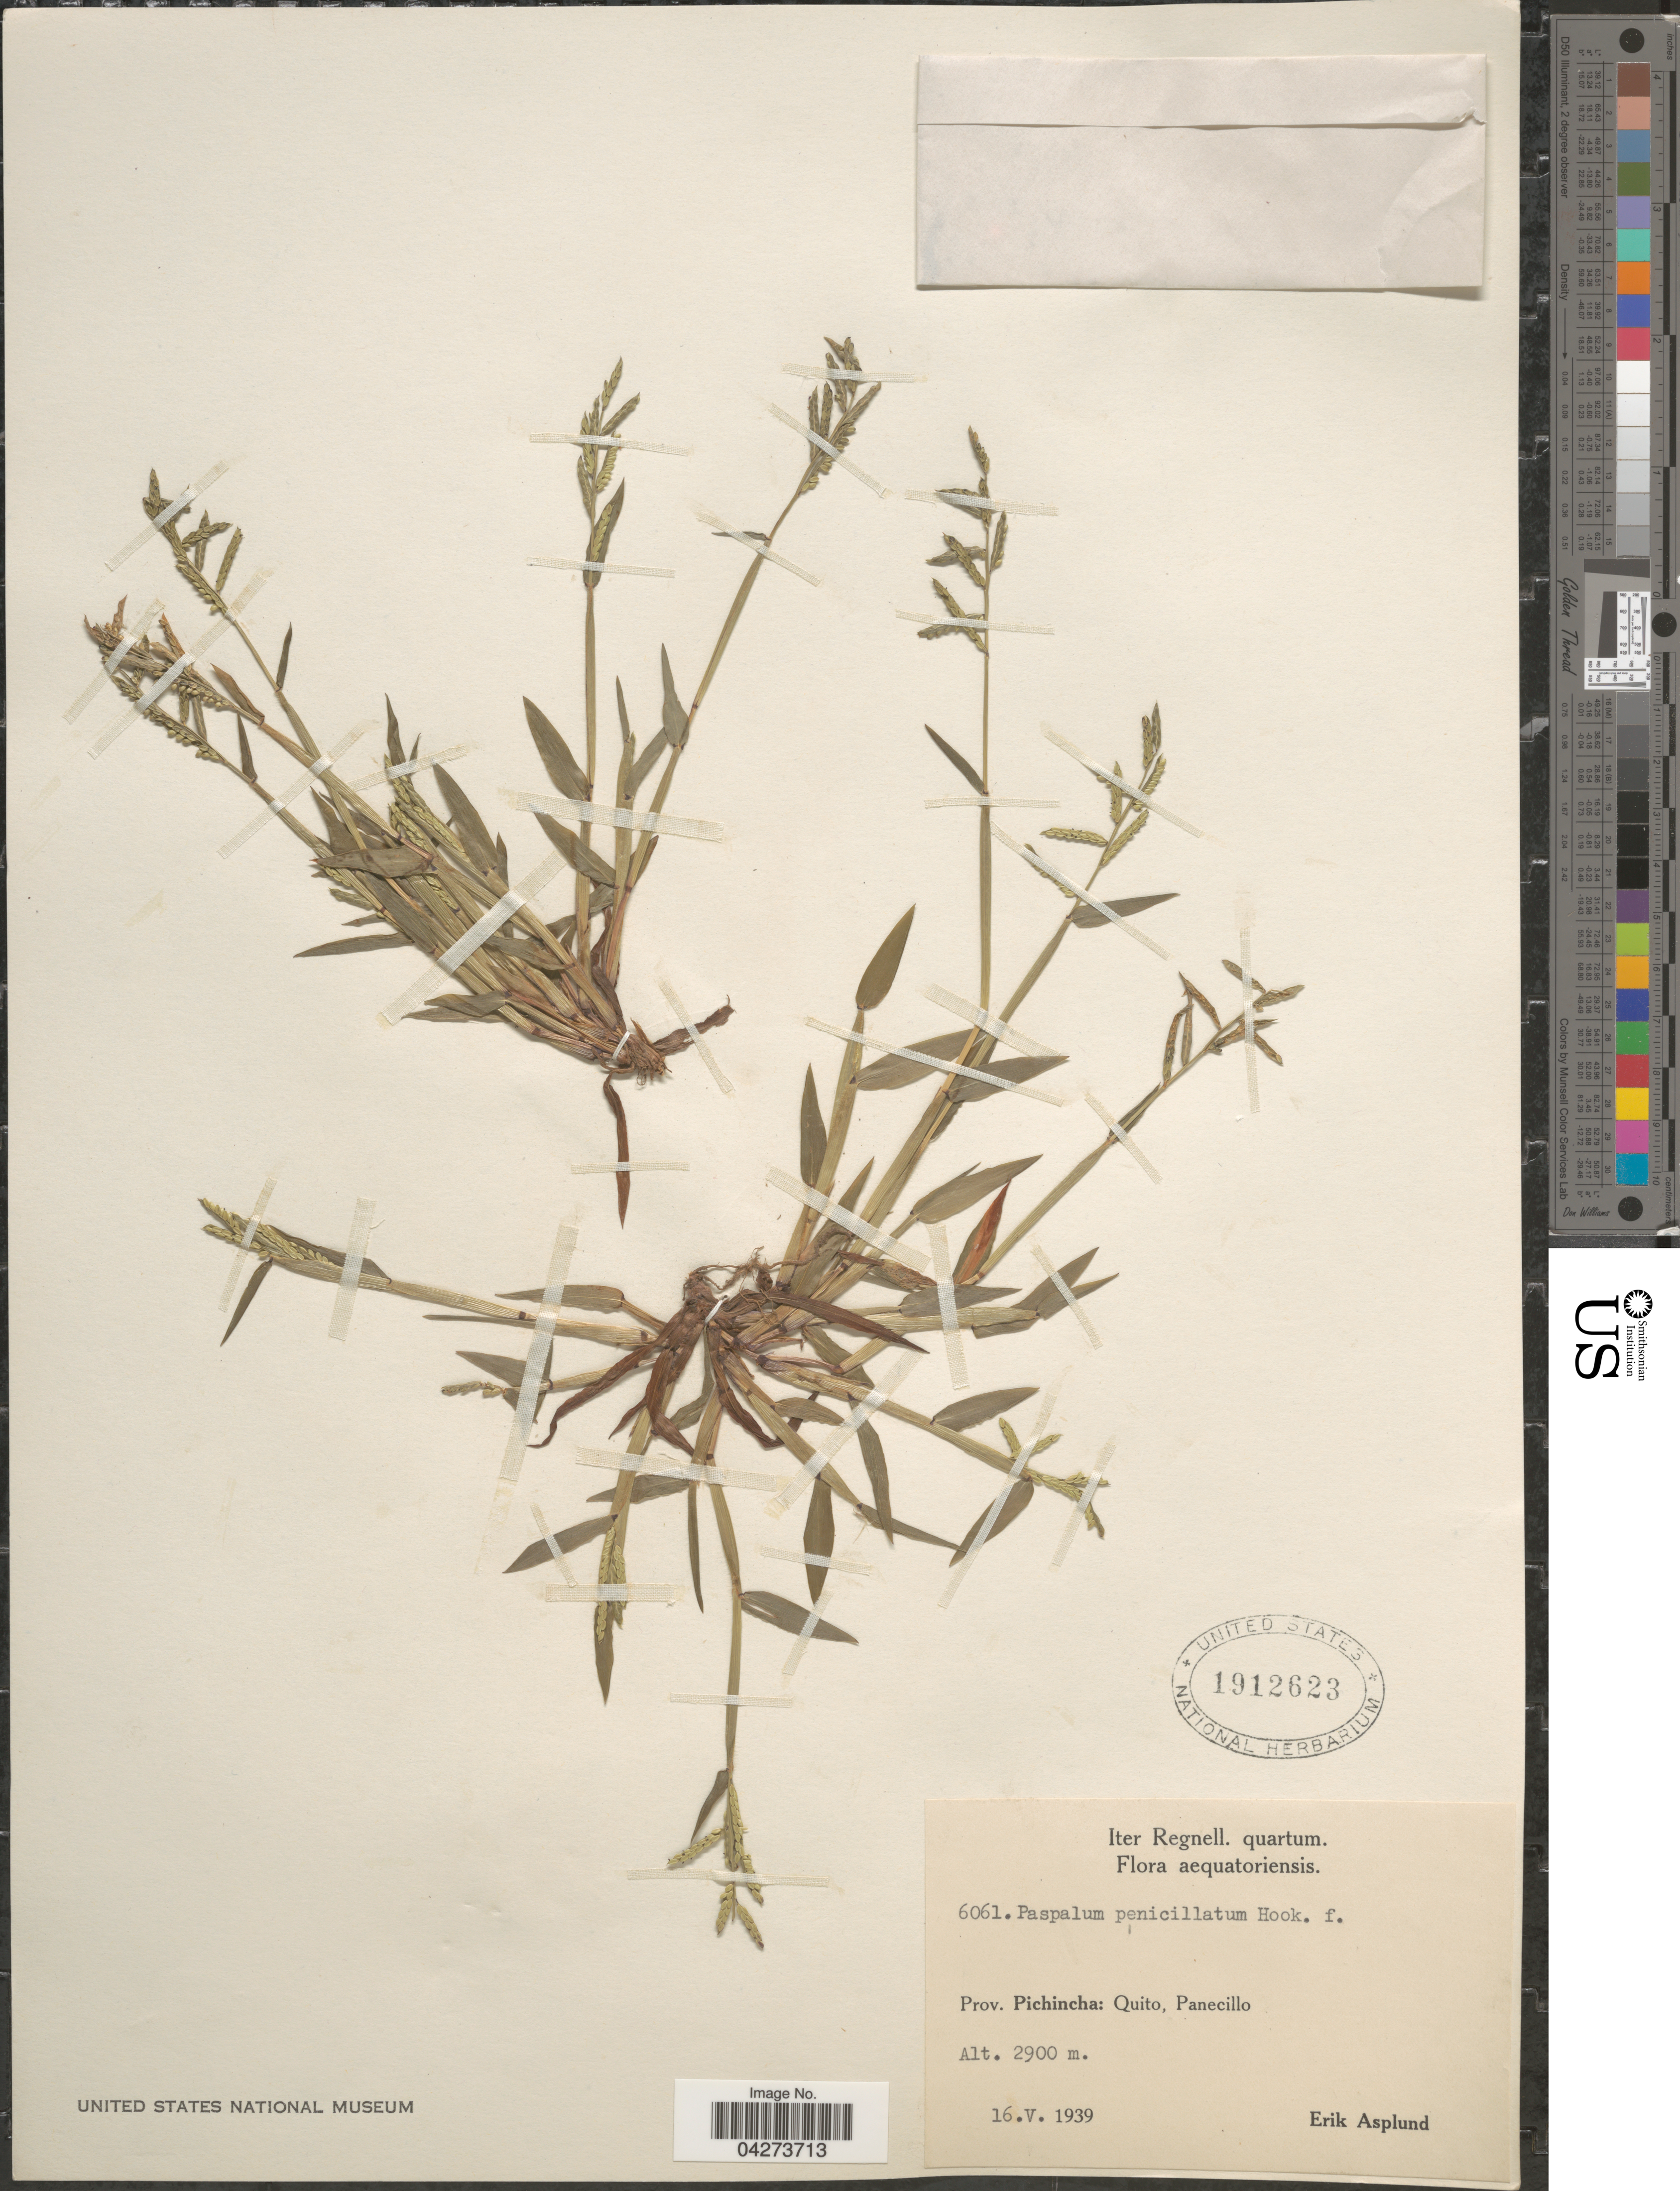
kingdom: Plantae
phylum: Tracheophyta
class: Liliopsida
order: Poales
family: Poaceae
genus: Paspalum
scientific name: Paspalum penicillatum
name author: Hook. f.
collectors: E. Asplund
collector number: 6061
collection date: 1939-05-16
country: Ecuador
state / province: Pichincha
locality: Iter Regnell. quartum. Prov. Pichincha: Quito, Panecillo.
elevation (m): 2900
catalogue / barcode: US 1912623